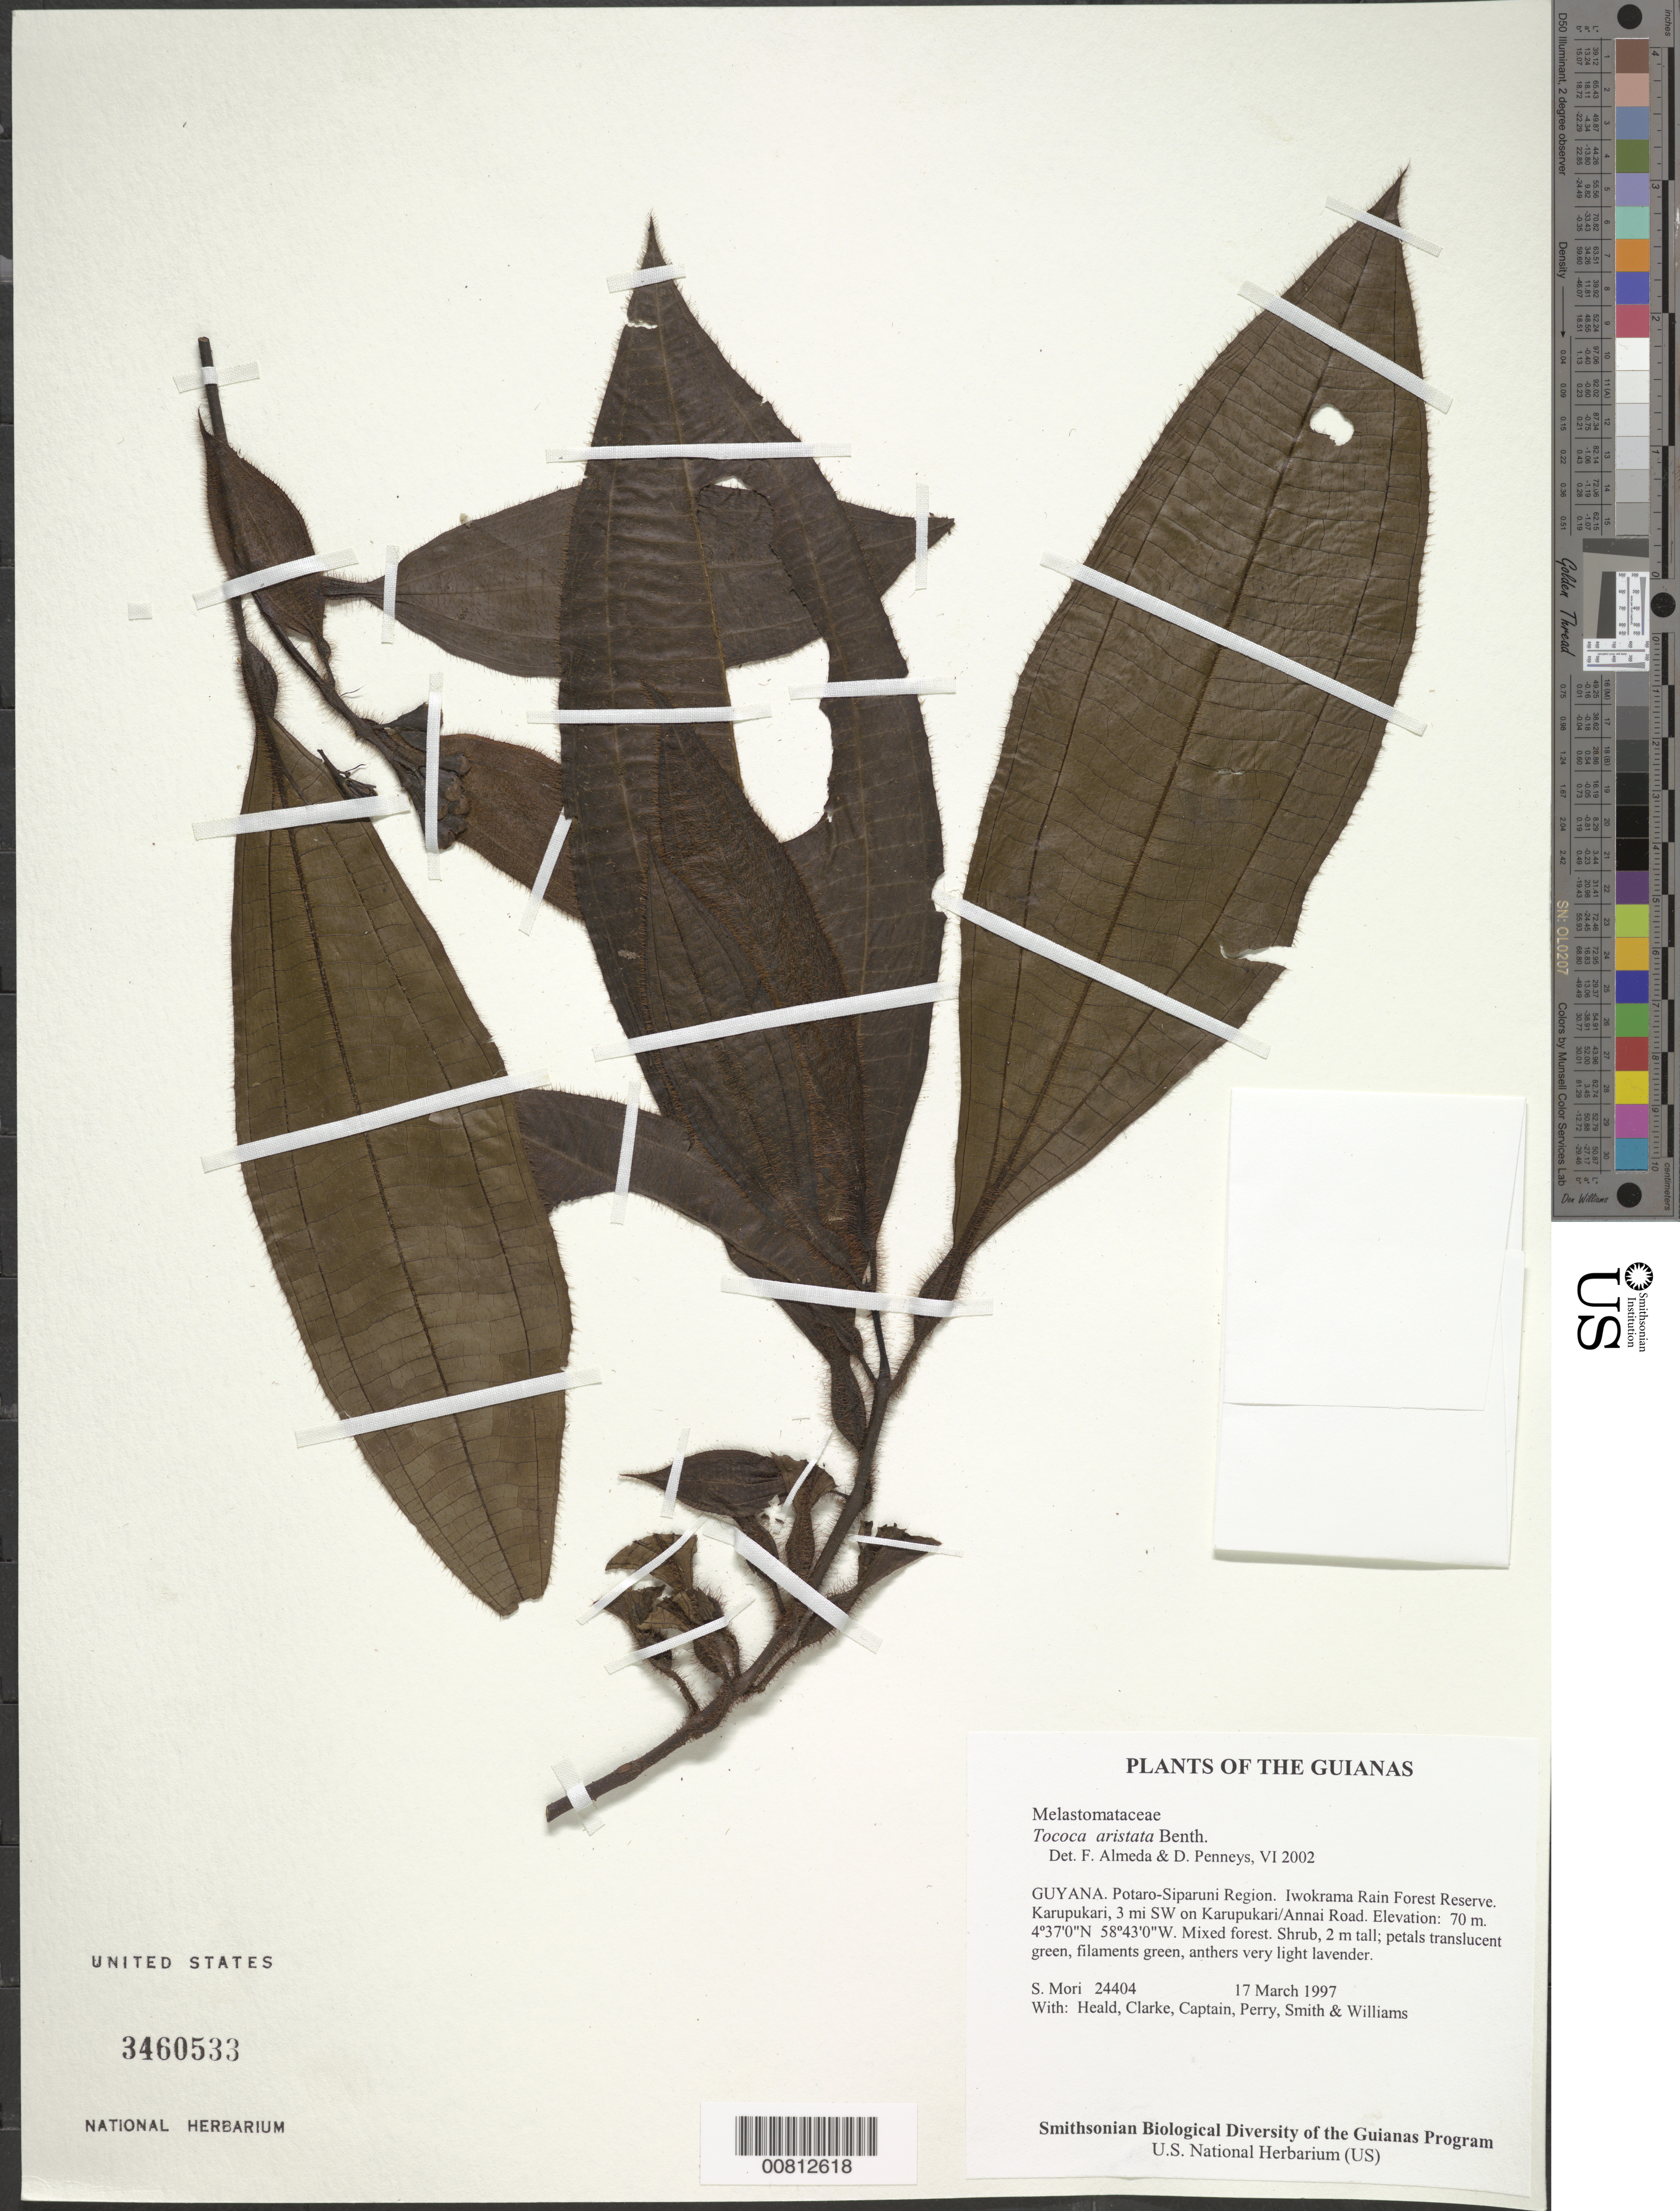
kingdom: Plantae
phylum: Tracheophyta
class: Magnoliopsida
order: Myrtales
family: Melastomataceae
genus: Tococa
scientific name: Tococa aristata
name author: Benth.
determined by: Almeda, F.; Penneys, D. S.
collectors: S. Mori, S. Heald, D. Clarke, C. Captain, C. Perry, -- Smith & R. Williams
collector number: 24404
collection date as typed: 17 March 1997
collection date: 1997-03-17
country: Guyana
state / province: Potaro-Siparuni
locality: Iwokrama Rain Forest Reserve. Karupukari, 3 mi SW on Karupukari/Annai Road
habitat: Mixed forest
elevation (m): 70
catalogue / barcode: US 3460533